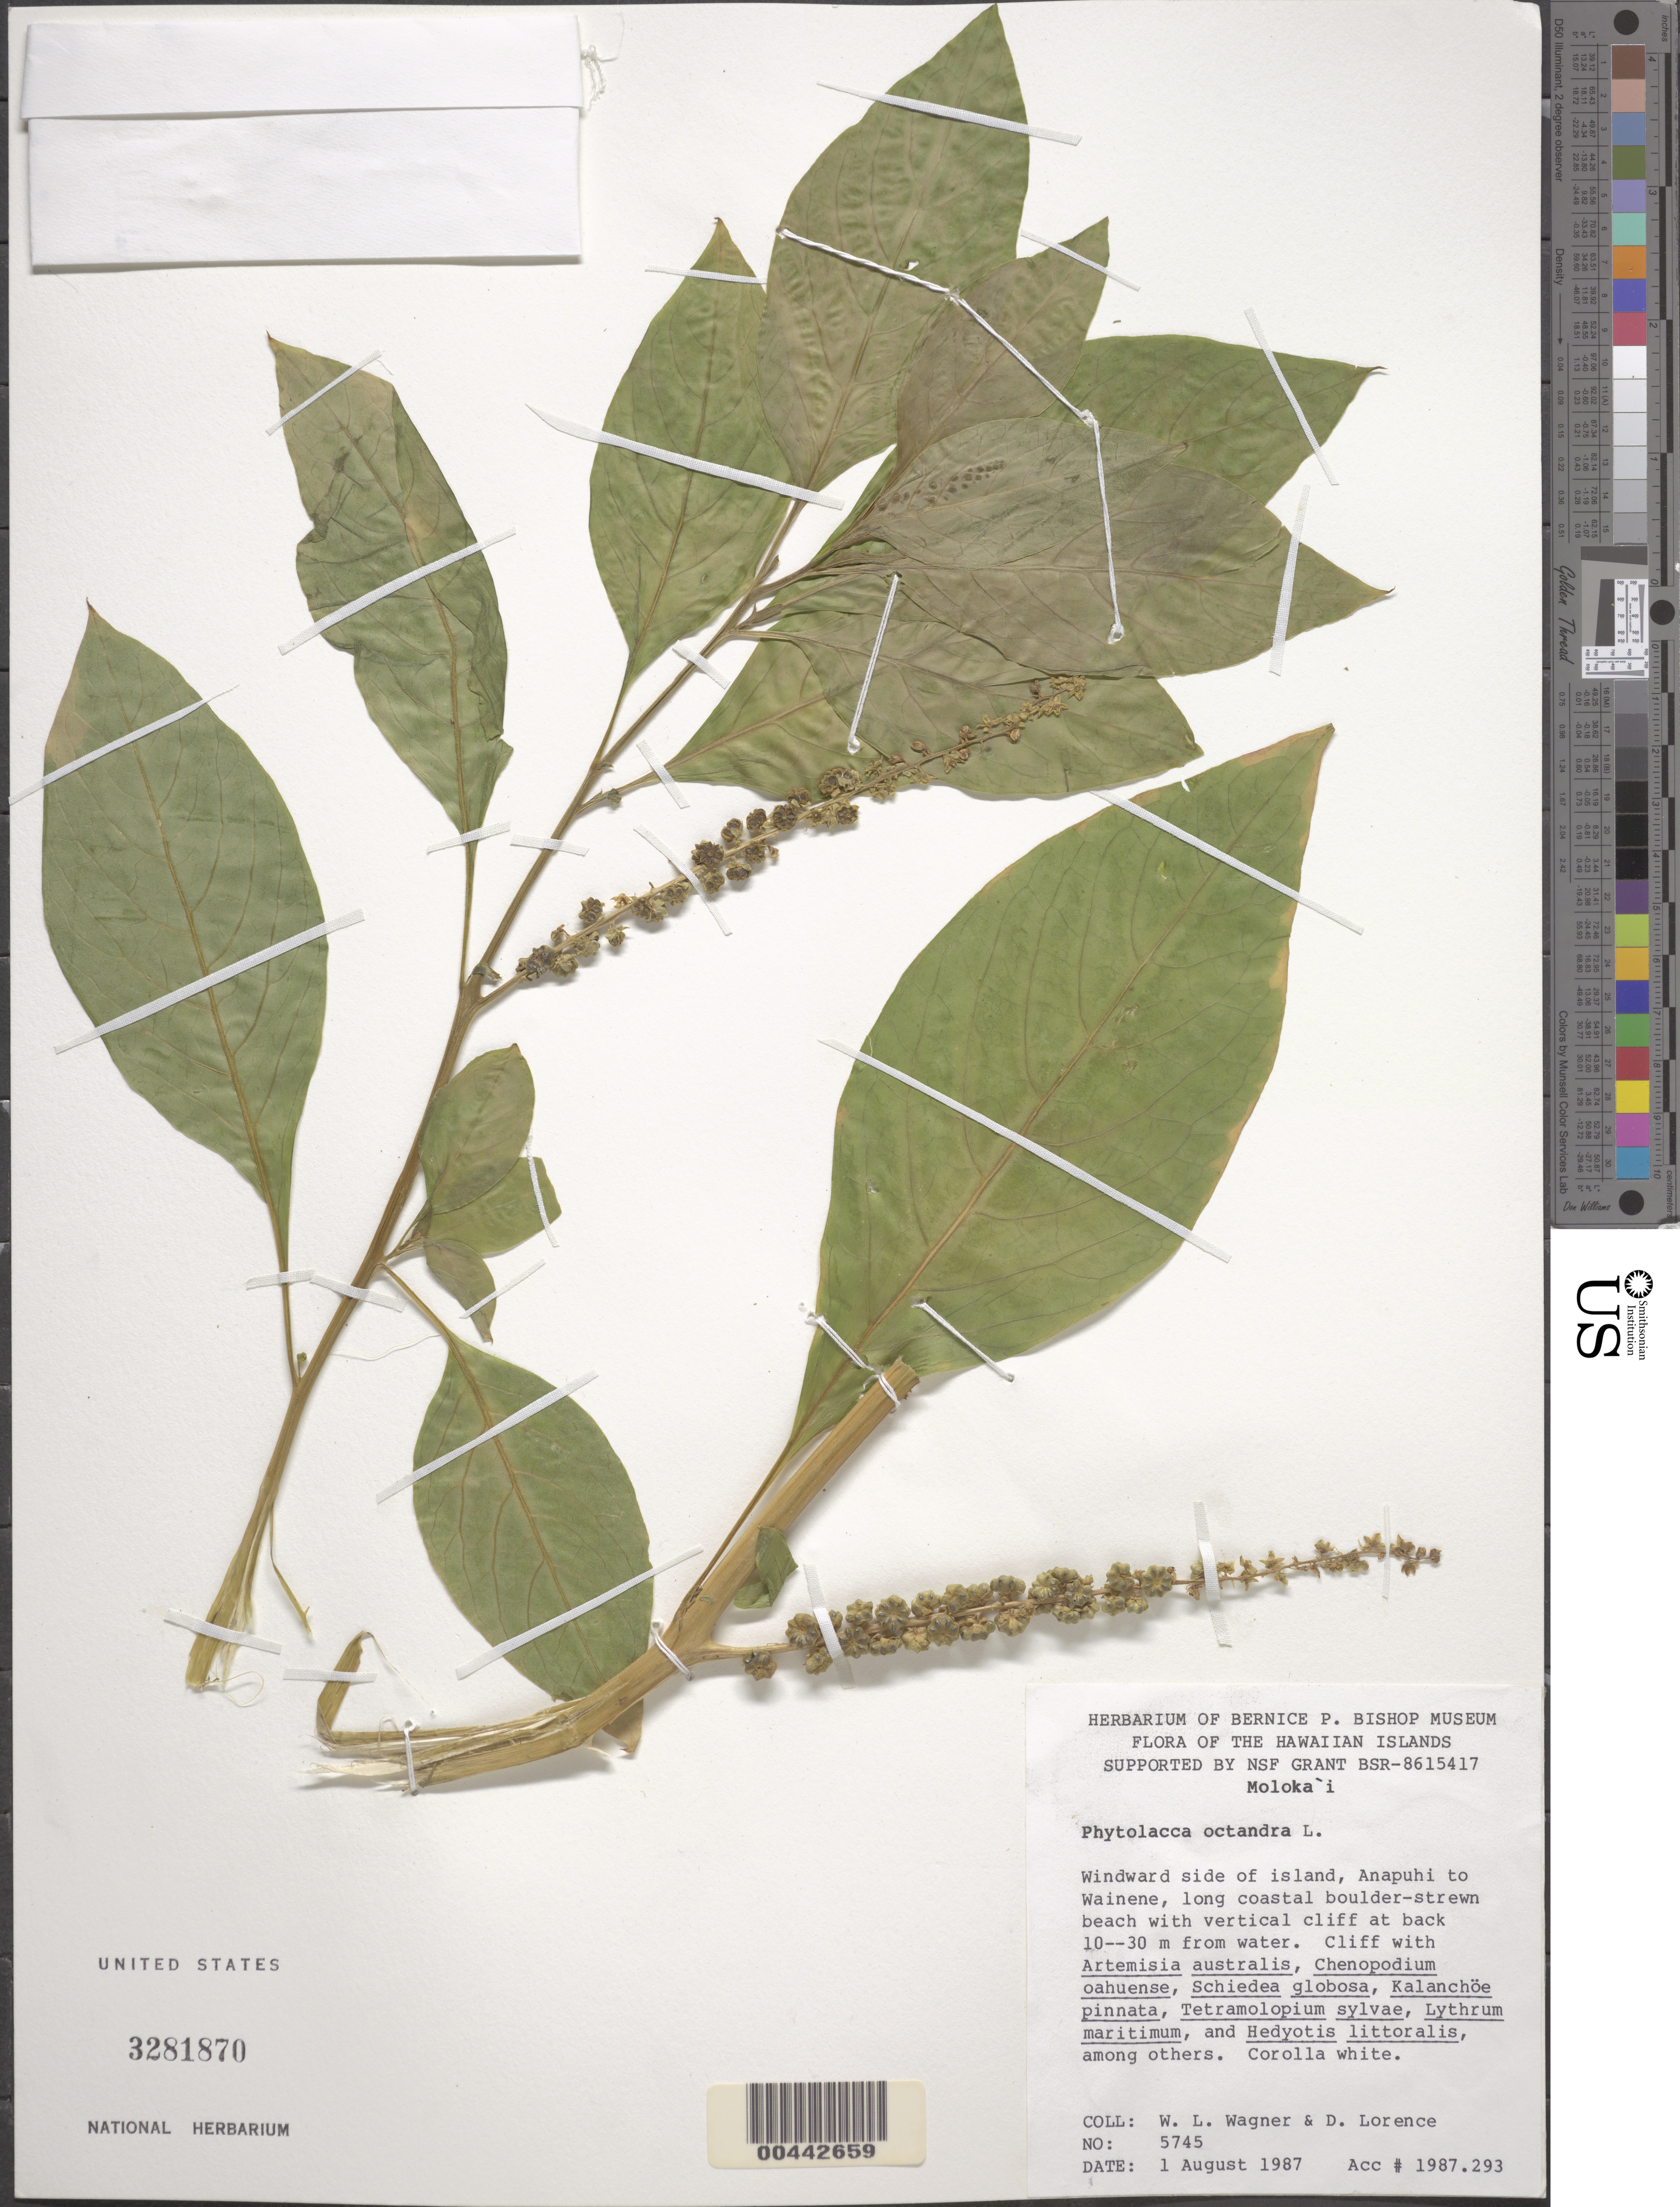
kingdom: Plantae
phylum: Tracheophyta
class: Magnoliopsida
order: Caryophyllales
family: Phytolaccaceae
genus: Phytolacca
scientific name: Phytolacca octandra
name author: L.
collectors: W. L. Wagner & D. Lorence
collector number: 5745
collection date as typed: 1 Aug 1987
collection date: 1987-08-01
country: United States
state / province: Hawaii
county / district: Maui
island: Moloka'i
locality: Windward side of island, Anapuhi to Wainene, long boulder strewn beach with vertical cliff at back 10--30 m from water.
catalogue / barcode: US 3281870